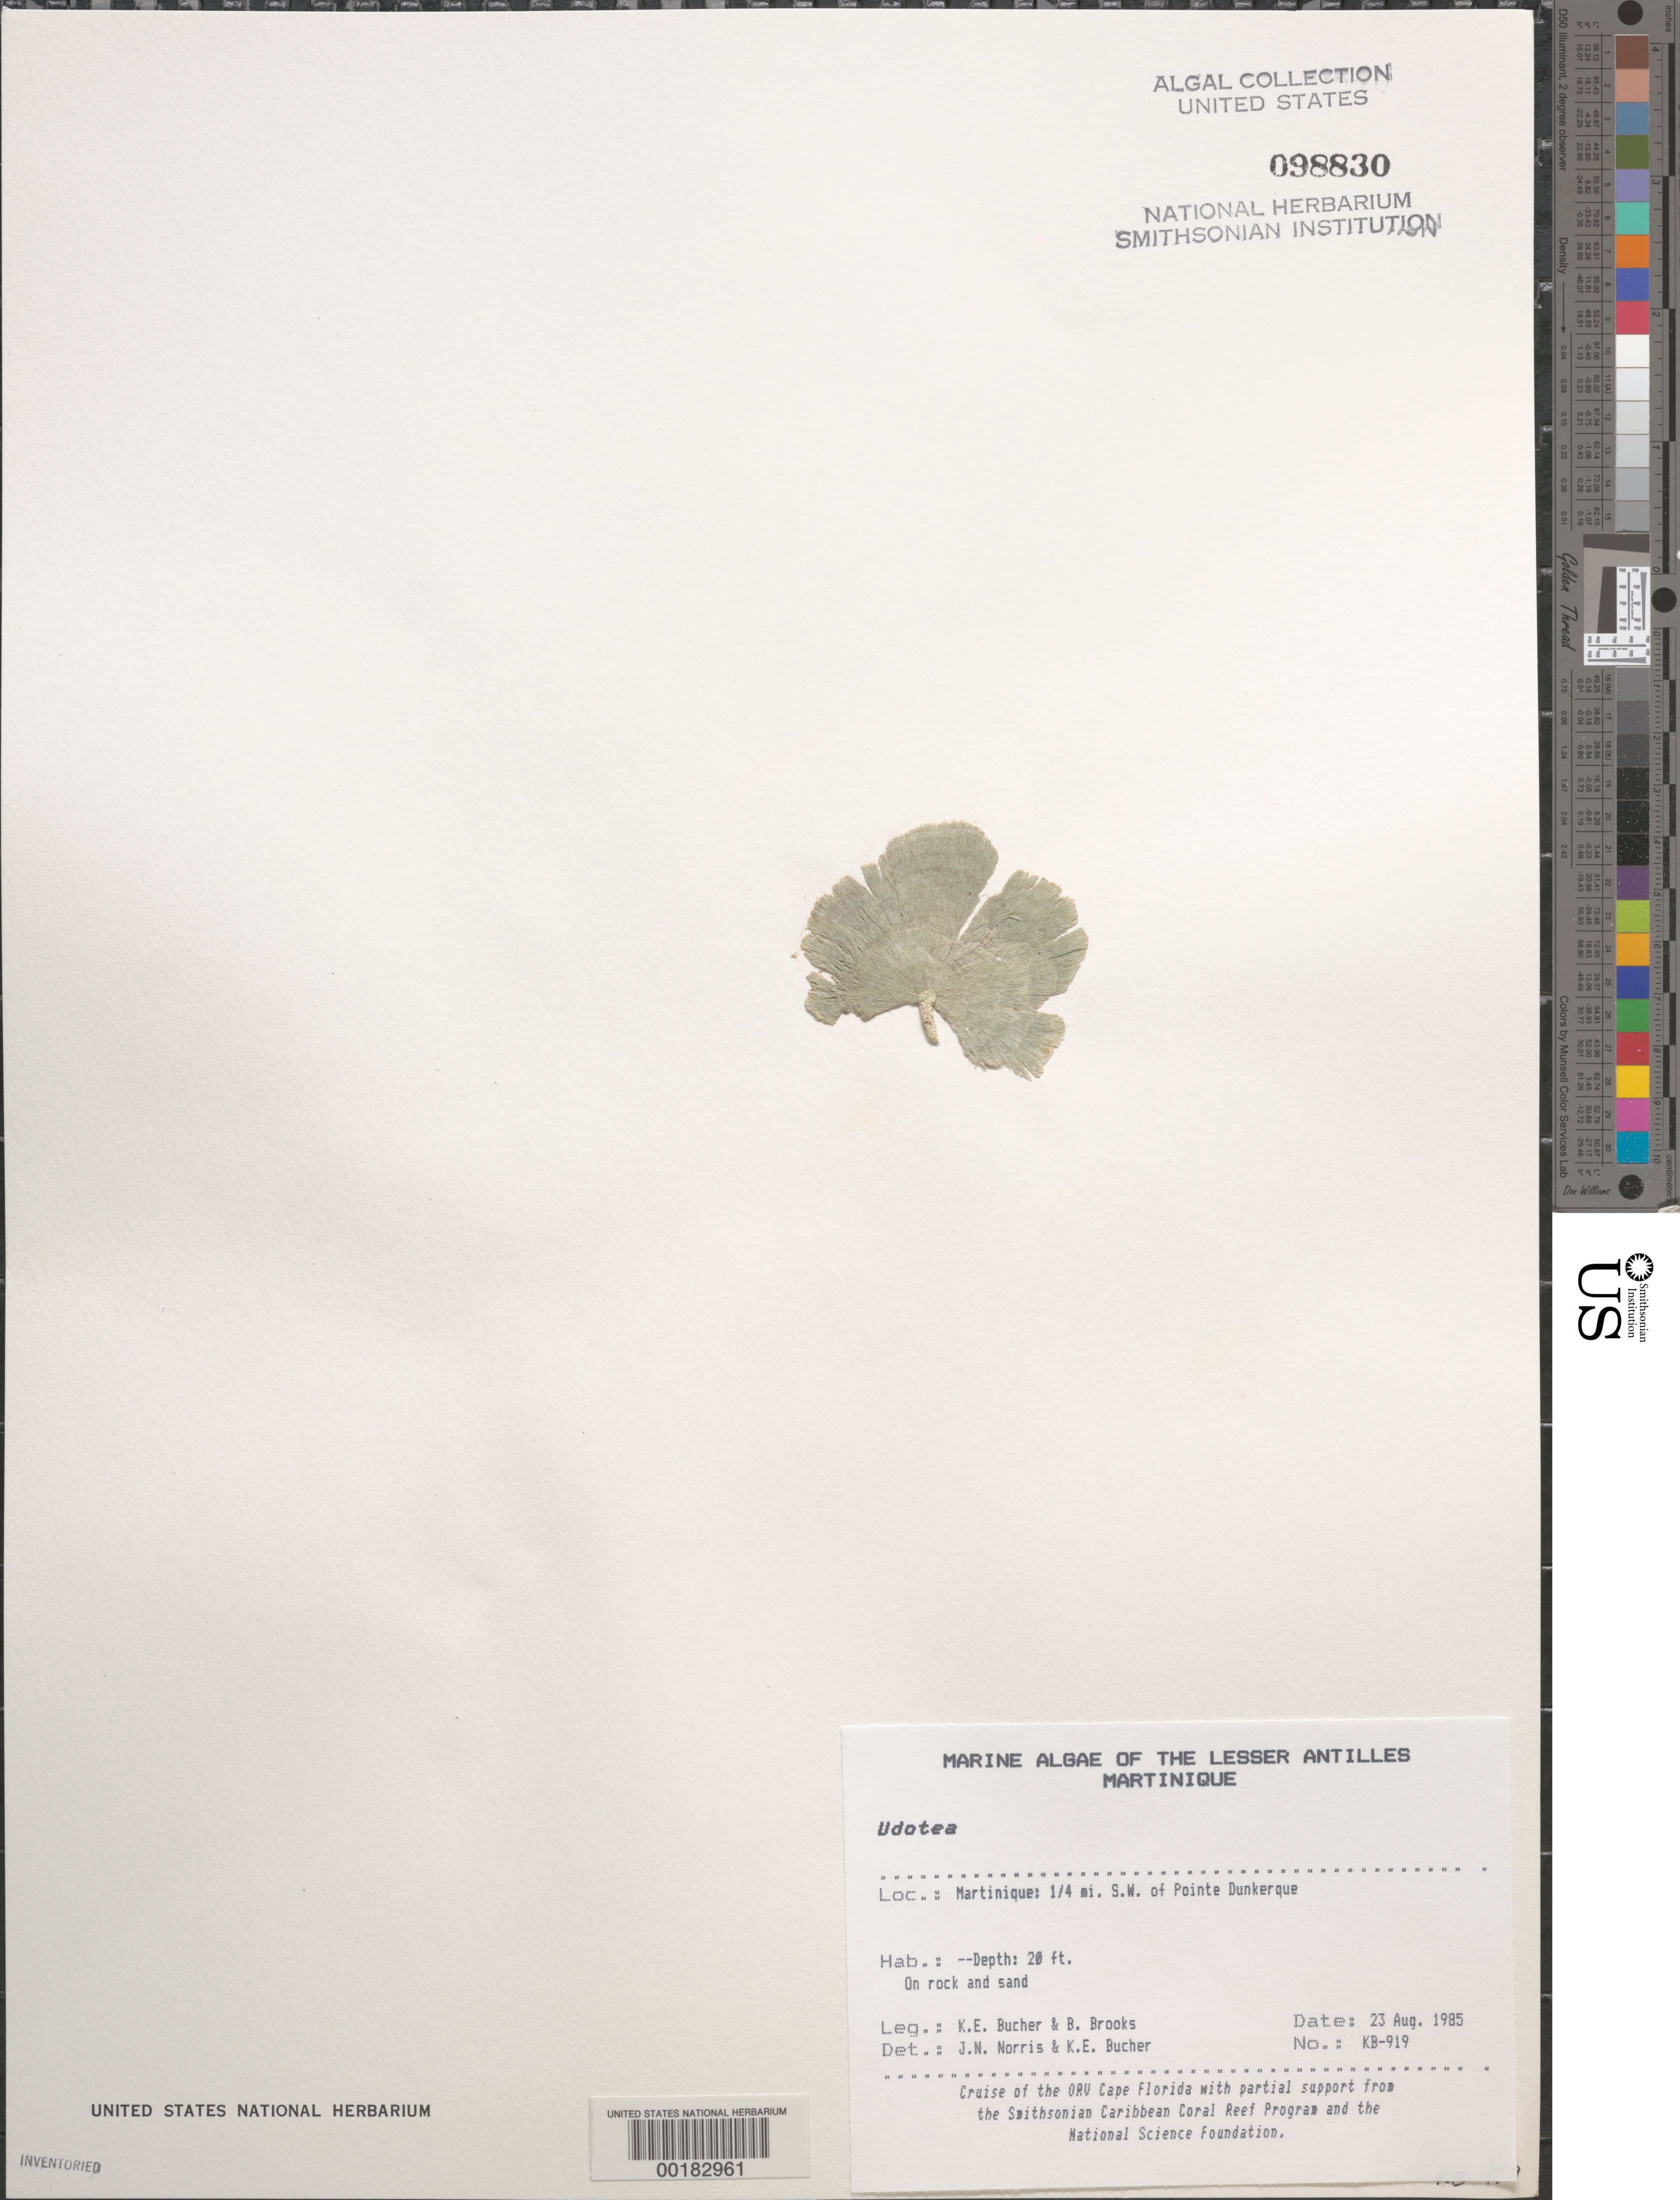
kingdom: Plantae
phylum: Chlorophyta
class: Ulvophyceae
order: Bryopsidales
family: Udoteaceae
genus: Udotea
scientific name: Udotea sp.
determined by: Norris, J. N.; Bucher, K. E.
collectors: K. E. Bucher & B. Brooks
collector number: Kb-919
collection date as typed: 23 Aug 1985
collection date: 1985-08-23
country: Martinique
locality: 1/4th mile southwest of Pointe Dunkerque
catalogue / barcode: US 98830